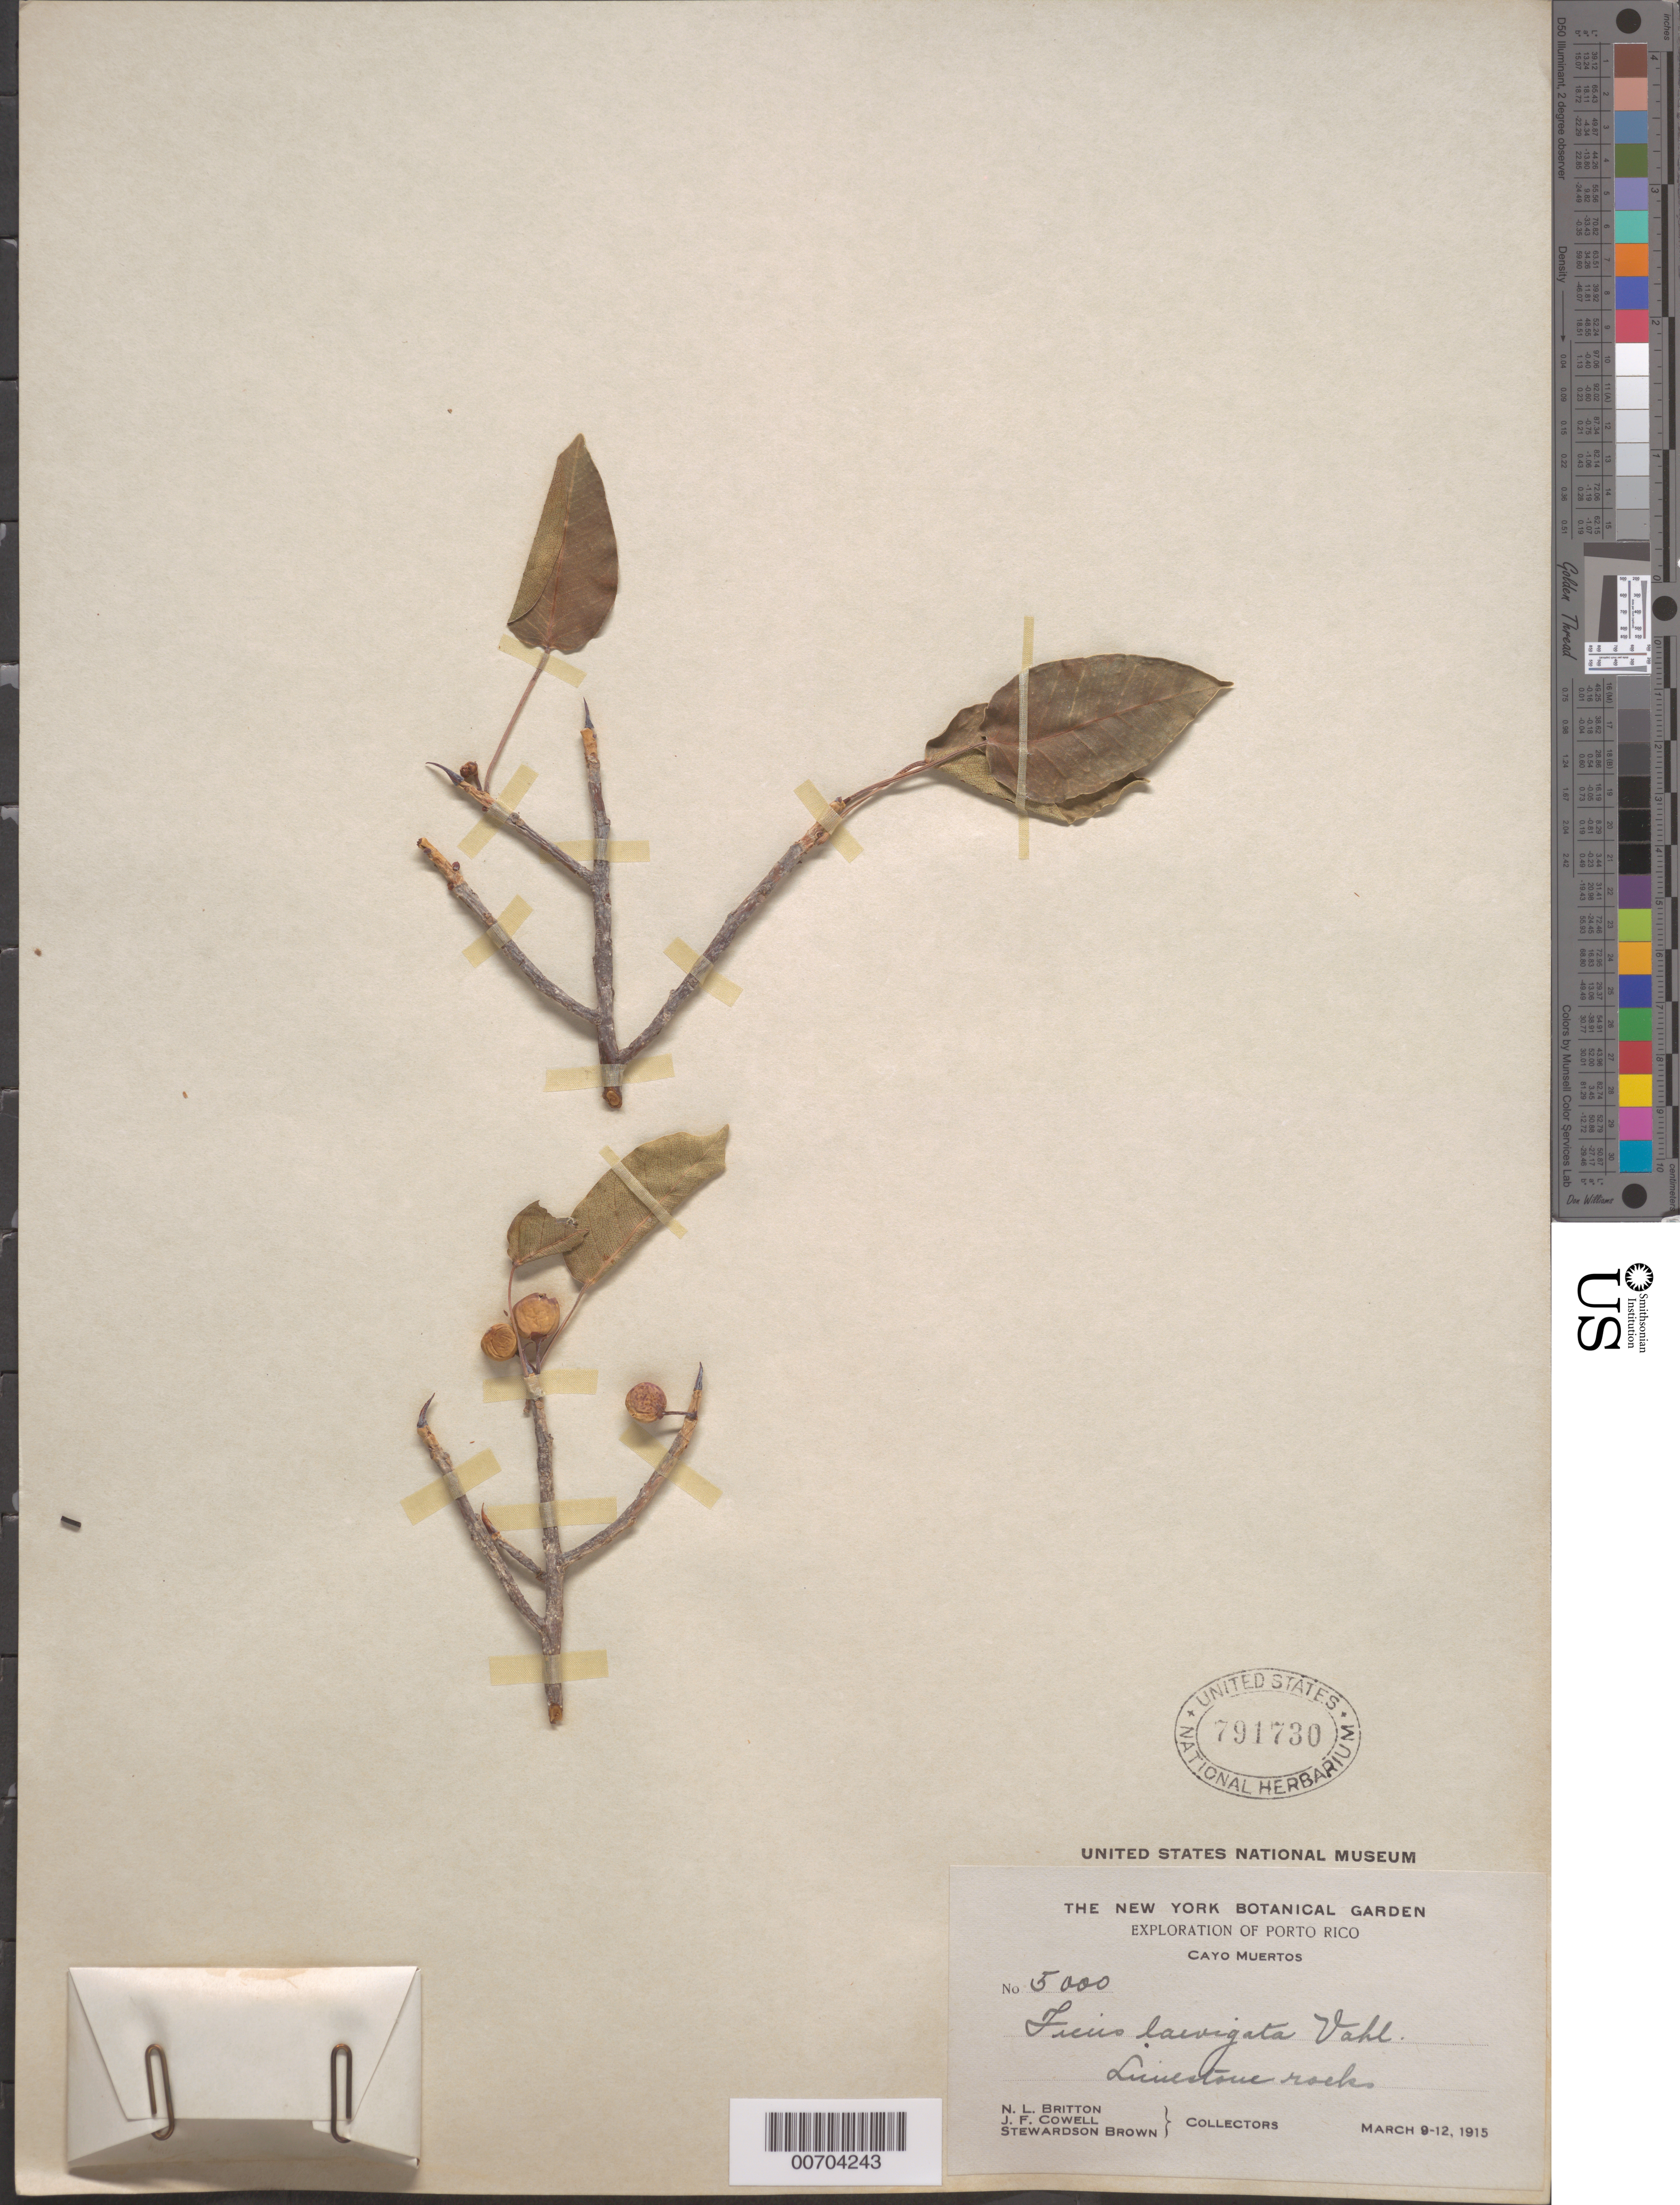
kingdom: Plantae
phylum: Tracheophyta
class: Magnoliopsida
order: Rosales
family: Moraceae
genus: Ficus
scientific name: Ficus laevigata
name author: Vahl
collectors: N. Britton, J. F. Cowell & S. Brown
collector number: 5000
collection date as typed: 09 Mar 1915 to 12 Mar 1915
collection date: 1915-03-09/1915-03-12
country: Puerto Rico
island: Greater Antilles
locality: Cayo Muertos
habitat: Limestone rocks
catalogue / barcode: US 791730